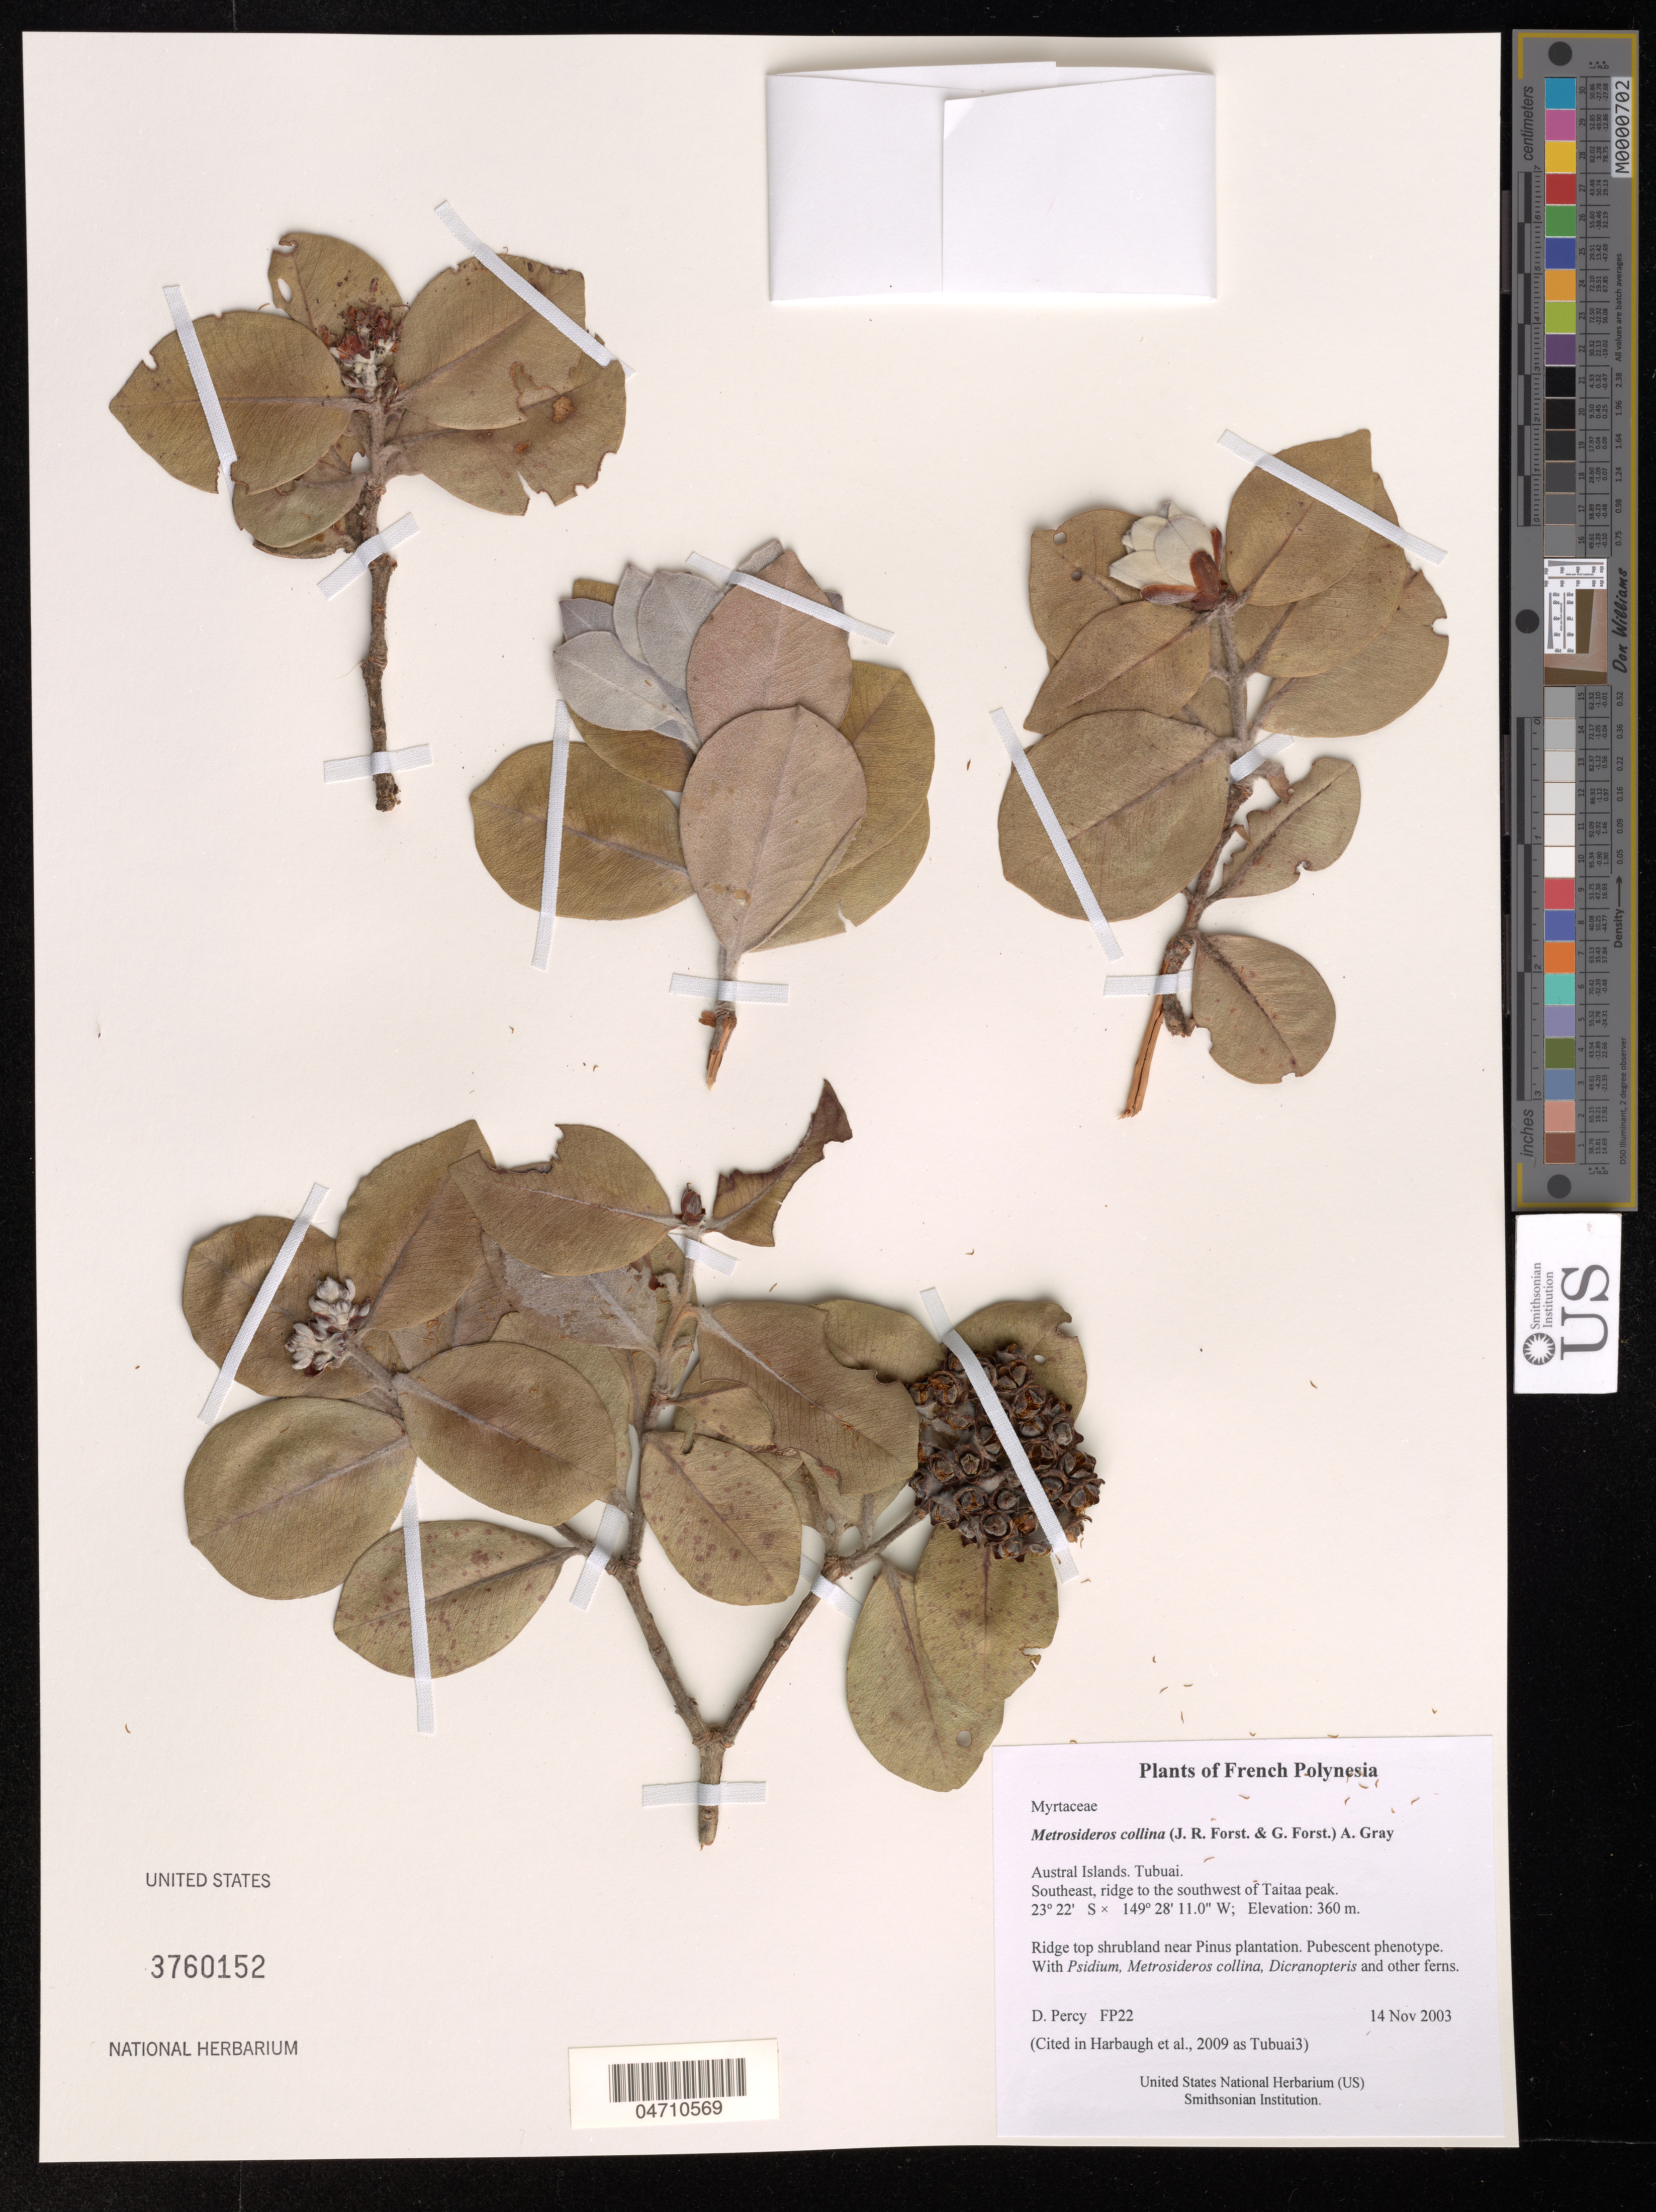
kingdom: Plantae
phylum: Tracheophyta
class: Magnoliopsida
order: Myrtales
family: Myrtaceae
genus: Metrosideros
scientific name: Metrosideros collina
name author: (J.R. Forst. & G. Forst.) A. Gray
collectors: D. Percy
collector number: FP22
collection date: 2003-11-14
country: French Polynesia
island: Tubuai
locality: Southeast, ridge to the southwest of Taitaa peak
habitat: Ridge top shrubland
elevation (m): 360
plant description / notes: Cited in Harbaugh et al., 2009 as Tubuai3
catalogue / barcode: US 3760152